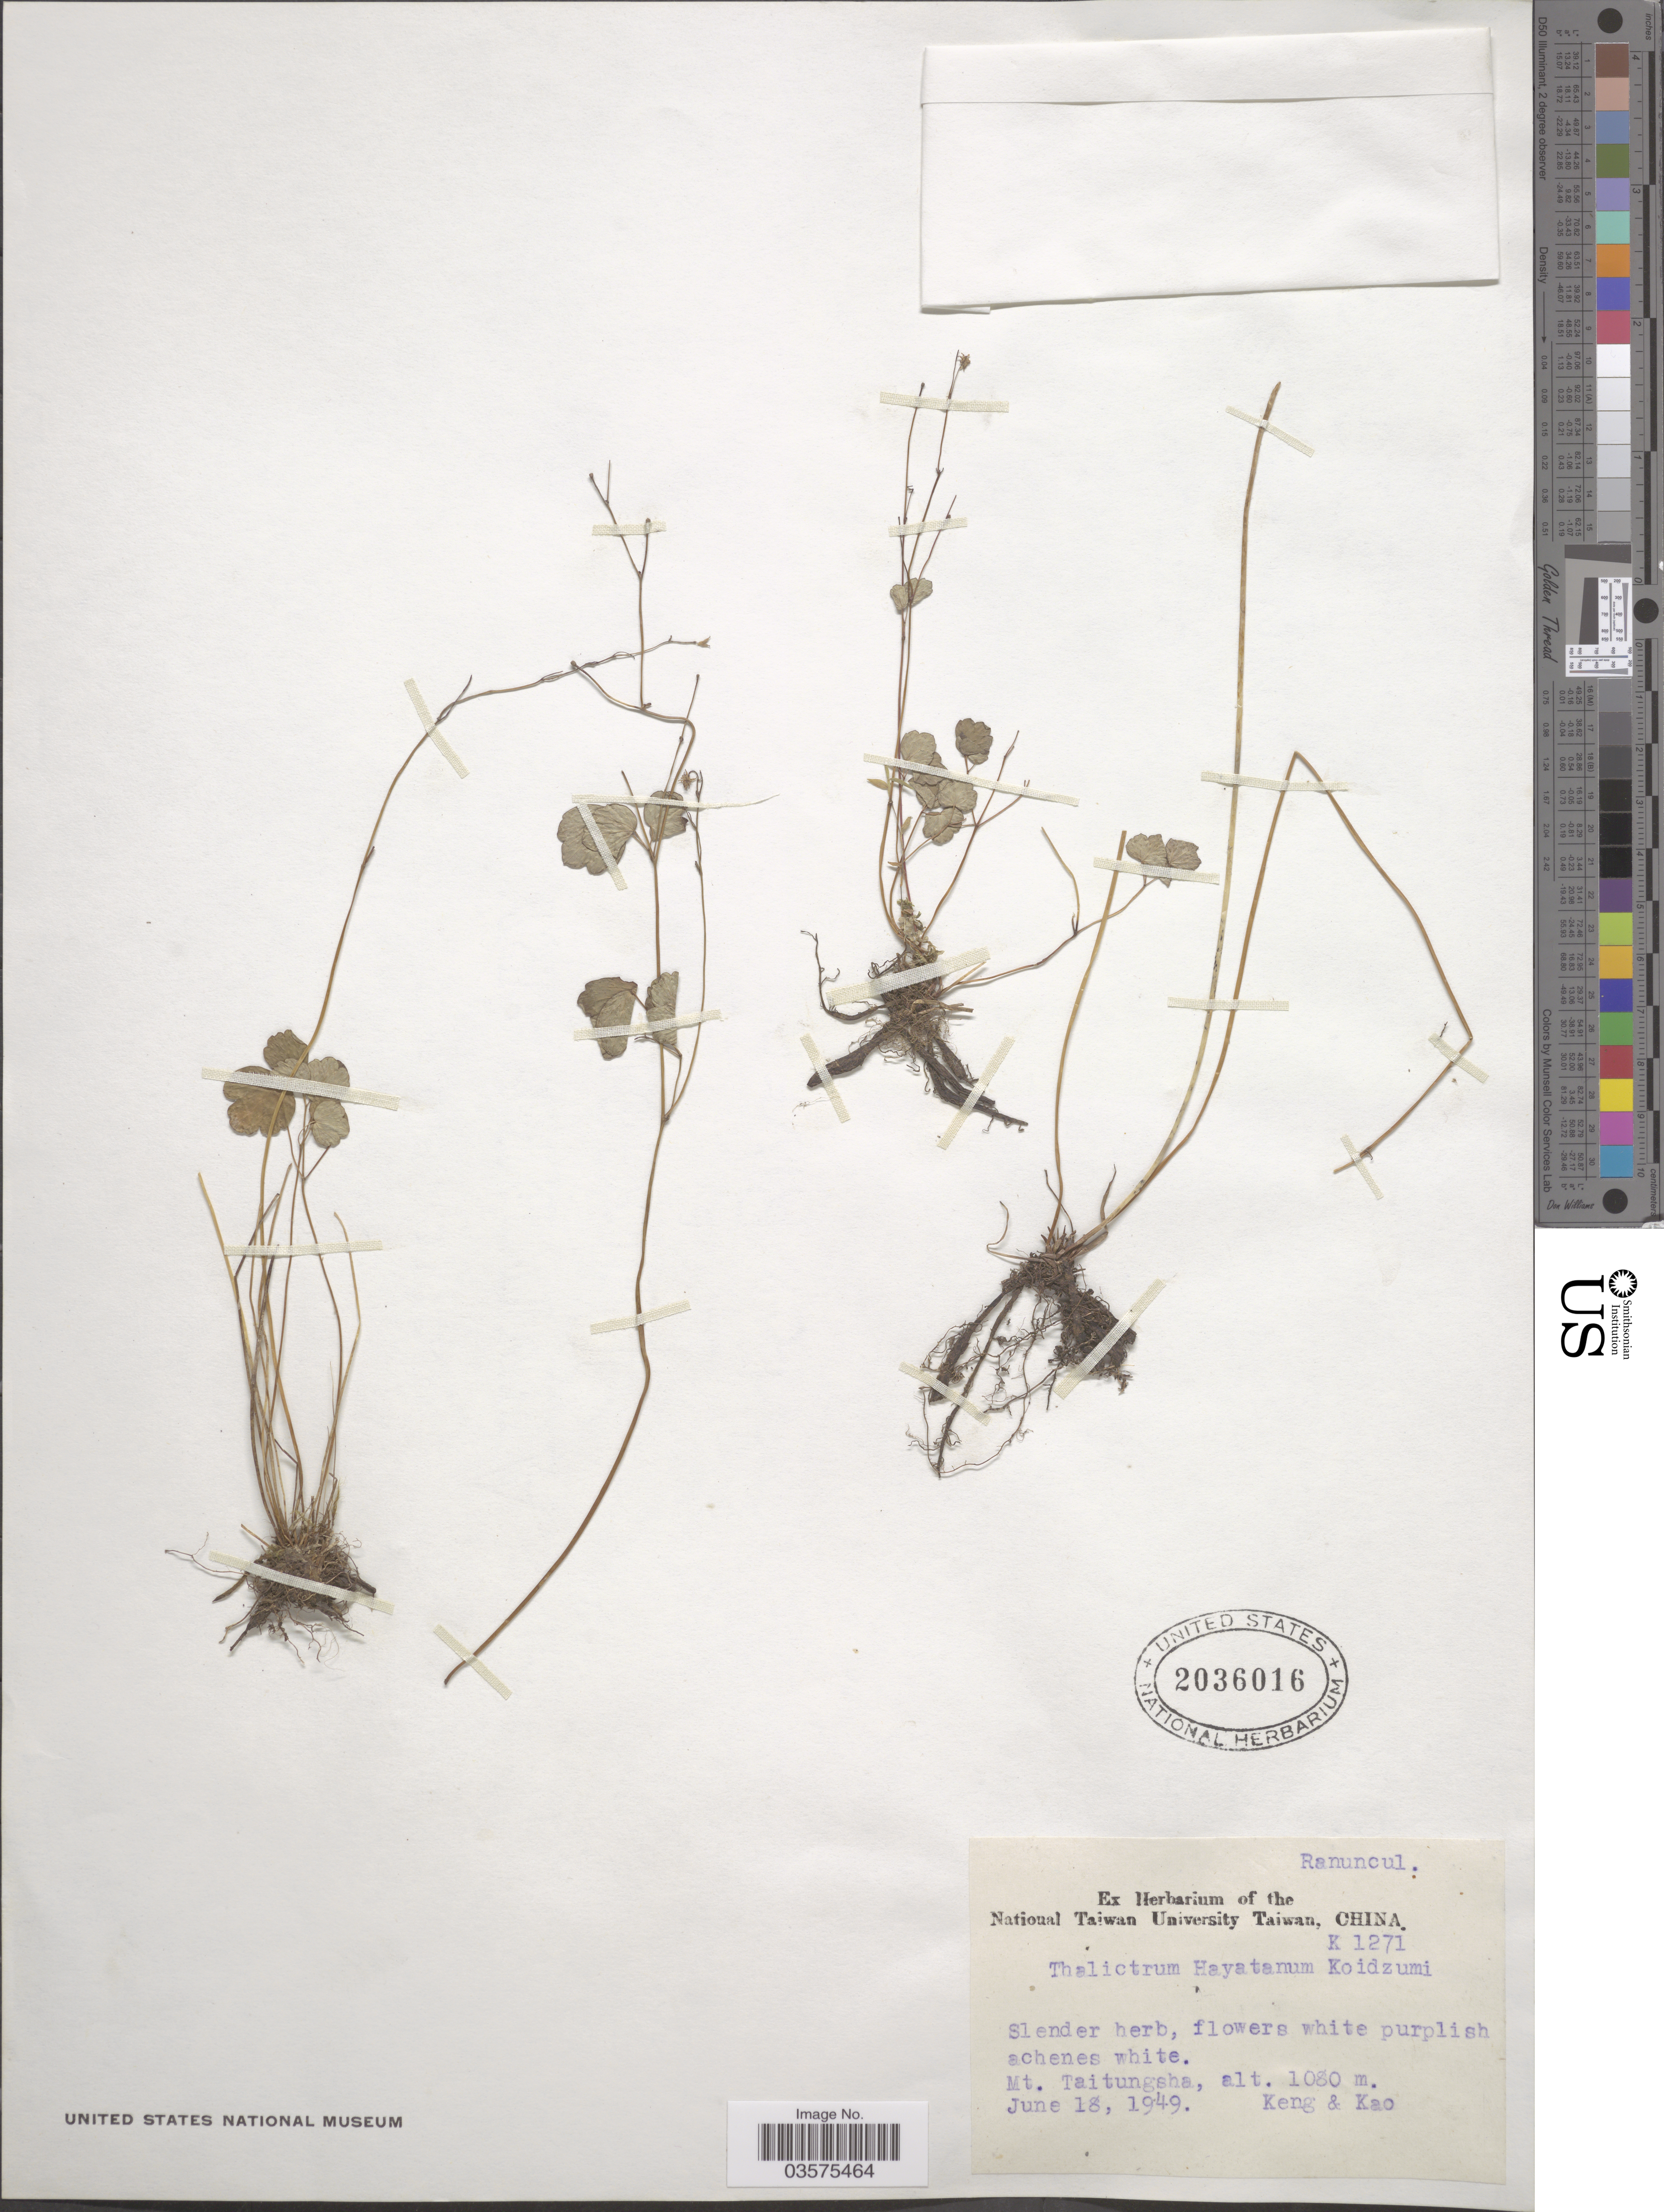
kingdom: Plantae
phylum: Tracheophyta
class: Magnoliopsida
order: Ranunculales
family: Ranunculaceae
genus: Thalictrum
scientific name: Thalictrum hayatanum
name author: Koidz.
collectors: -- Keng & Kao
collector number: K1271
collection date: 1949-06-18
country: Taiwan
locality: Mt. Taitungsha.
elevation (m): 1080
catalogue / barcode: US 2036016